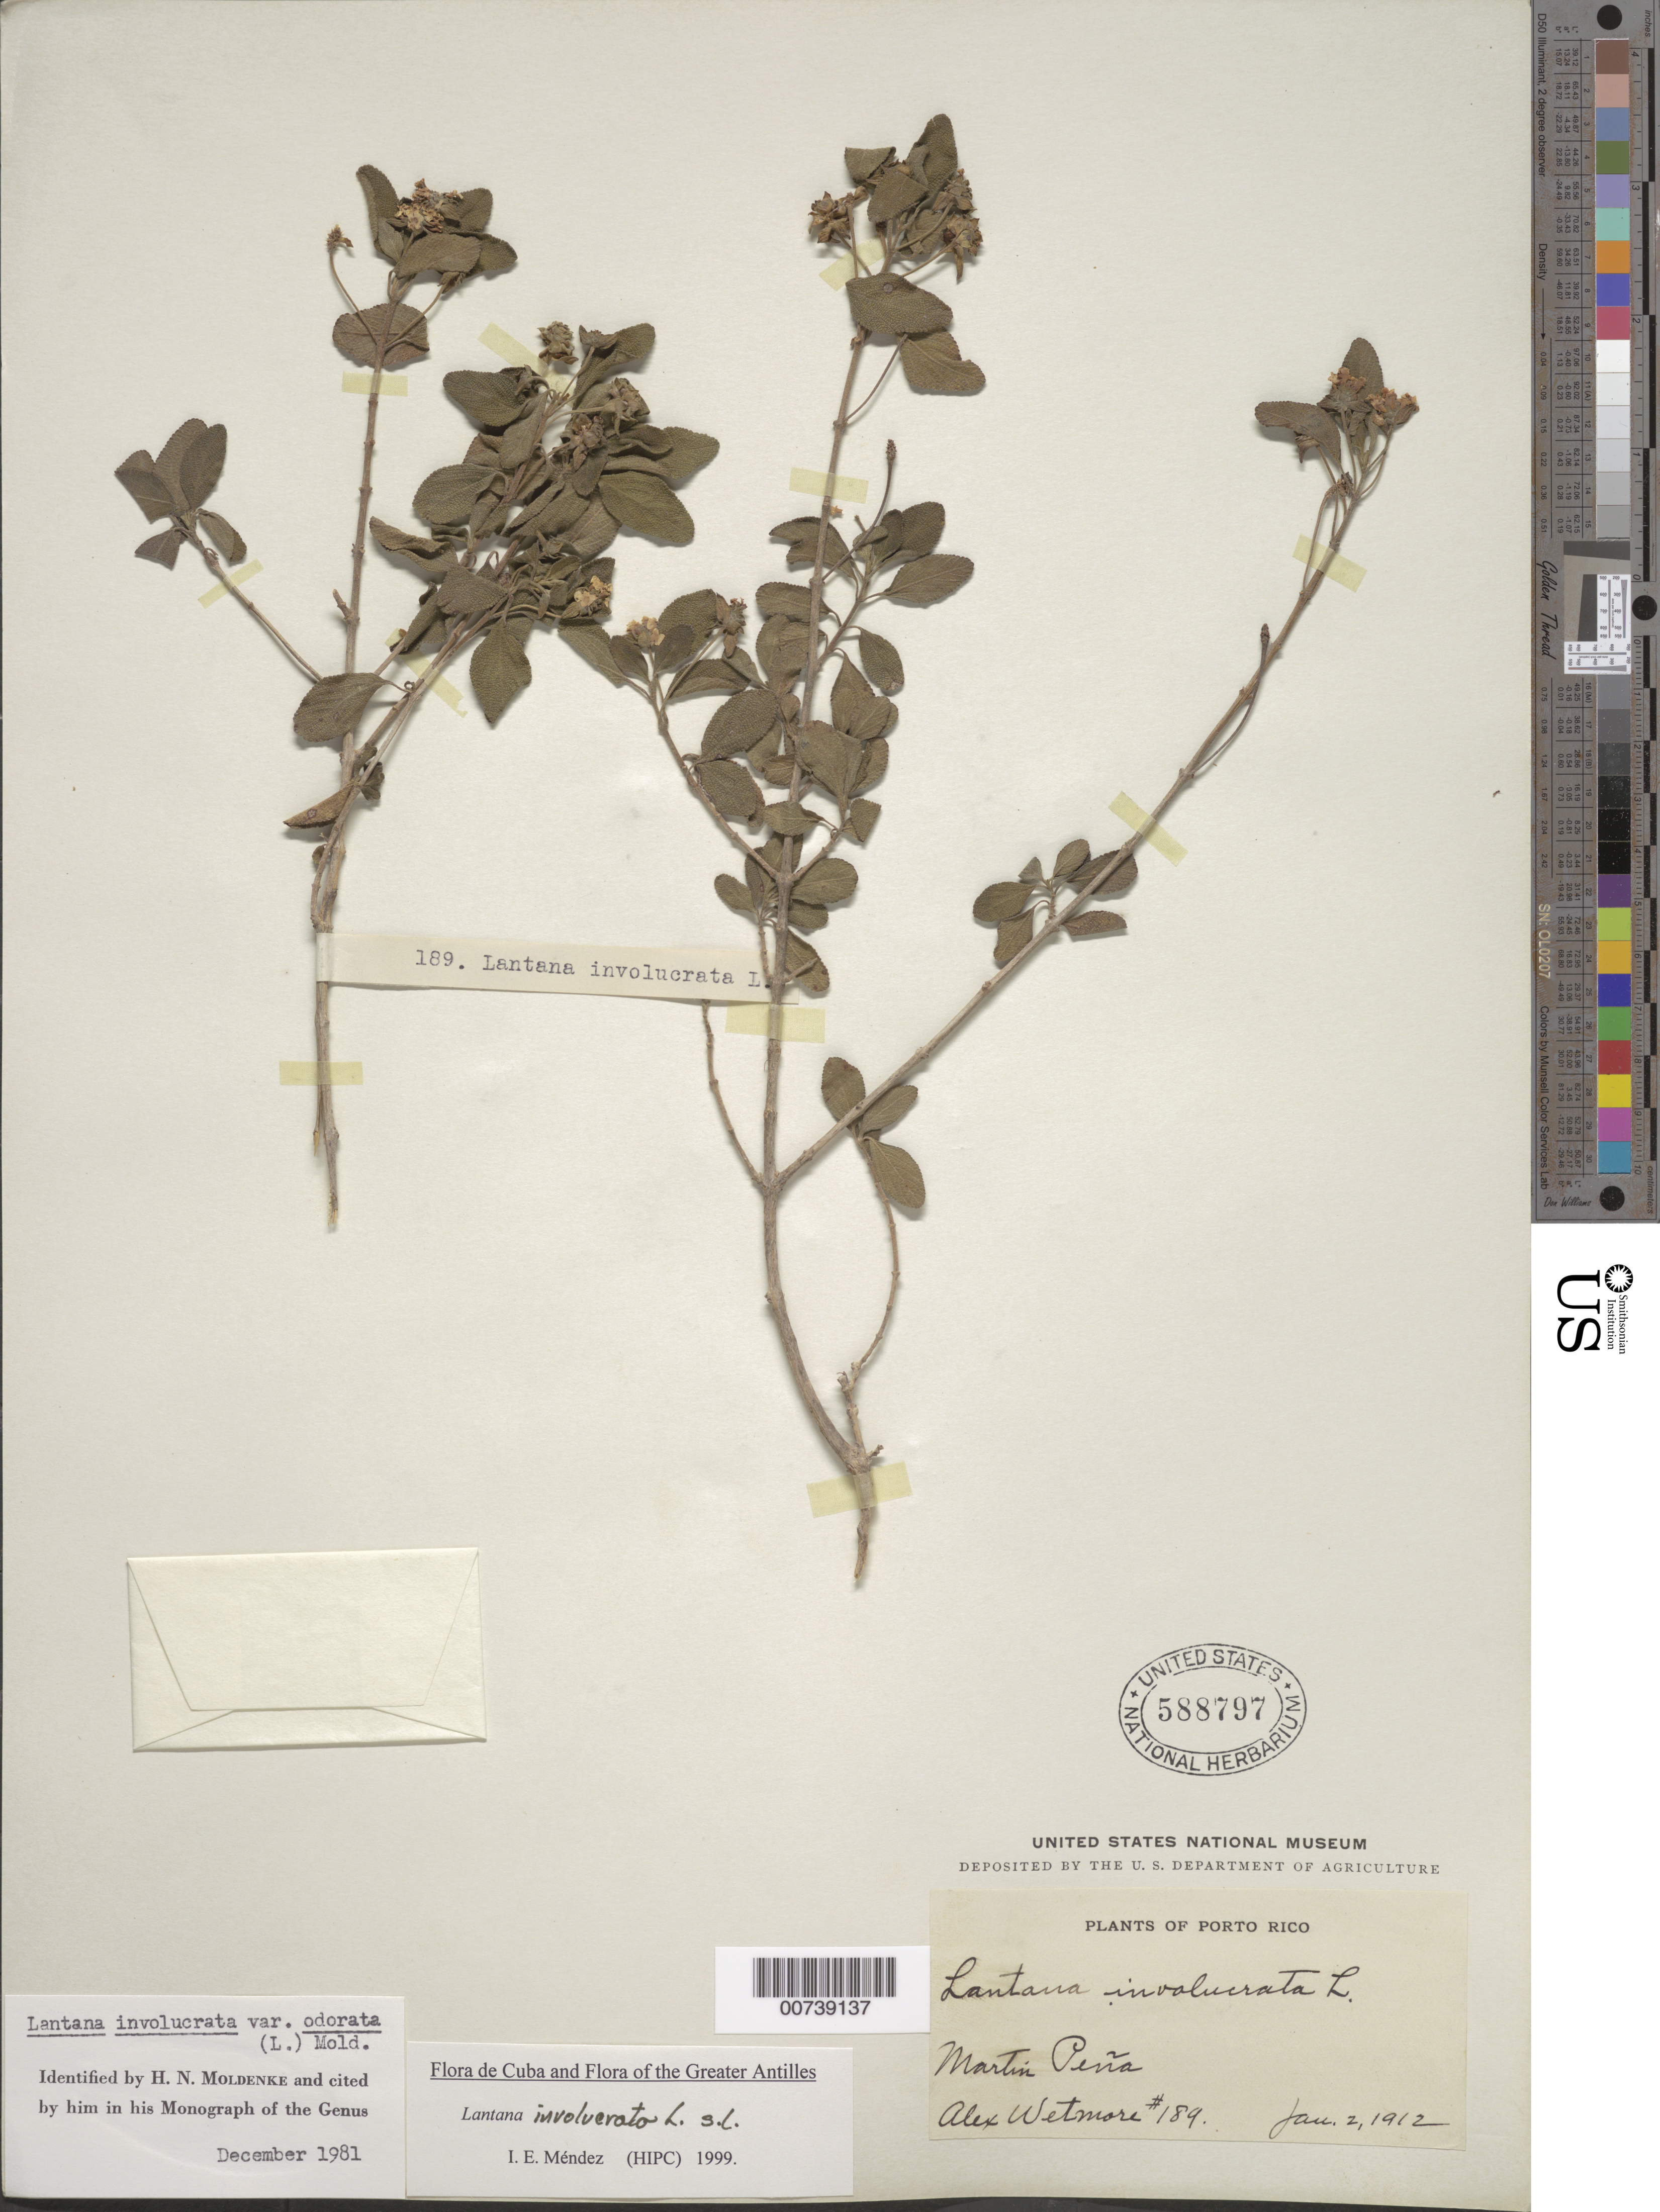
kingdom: Plantae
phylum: Tracheophyta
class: Magnoliopsida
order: Lamiales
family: Verbenaceae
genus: Lantana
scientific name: Lantana involucrata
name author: L.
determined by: Méndez, Isidro E., (HIPC)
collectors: A. Wetmore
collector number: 189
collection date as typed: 02 Jan 1912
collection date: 1912-01-02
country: Puerto Rico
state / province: San Juan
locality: Martín Peña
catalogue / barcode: US 588797